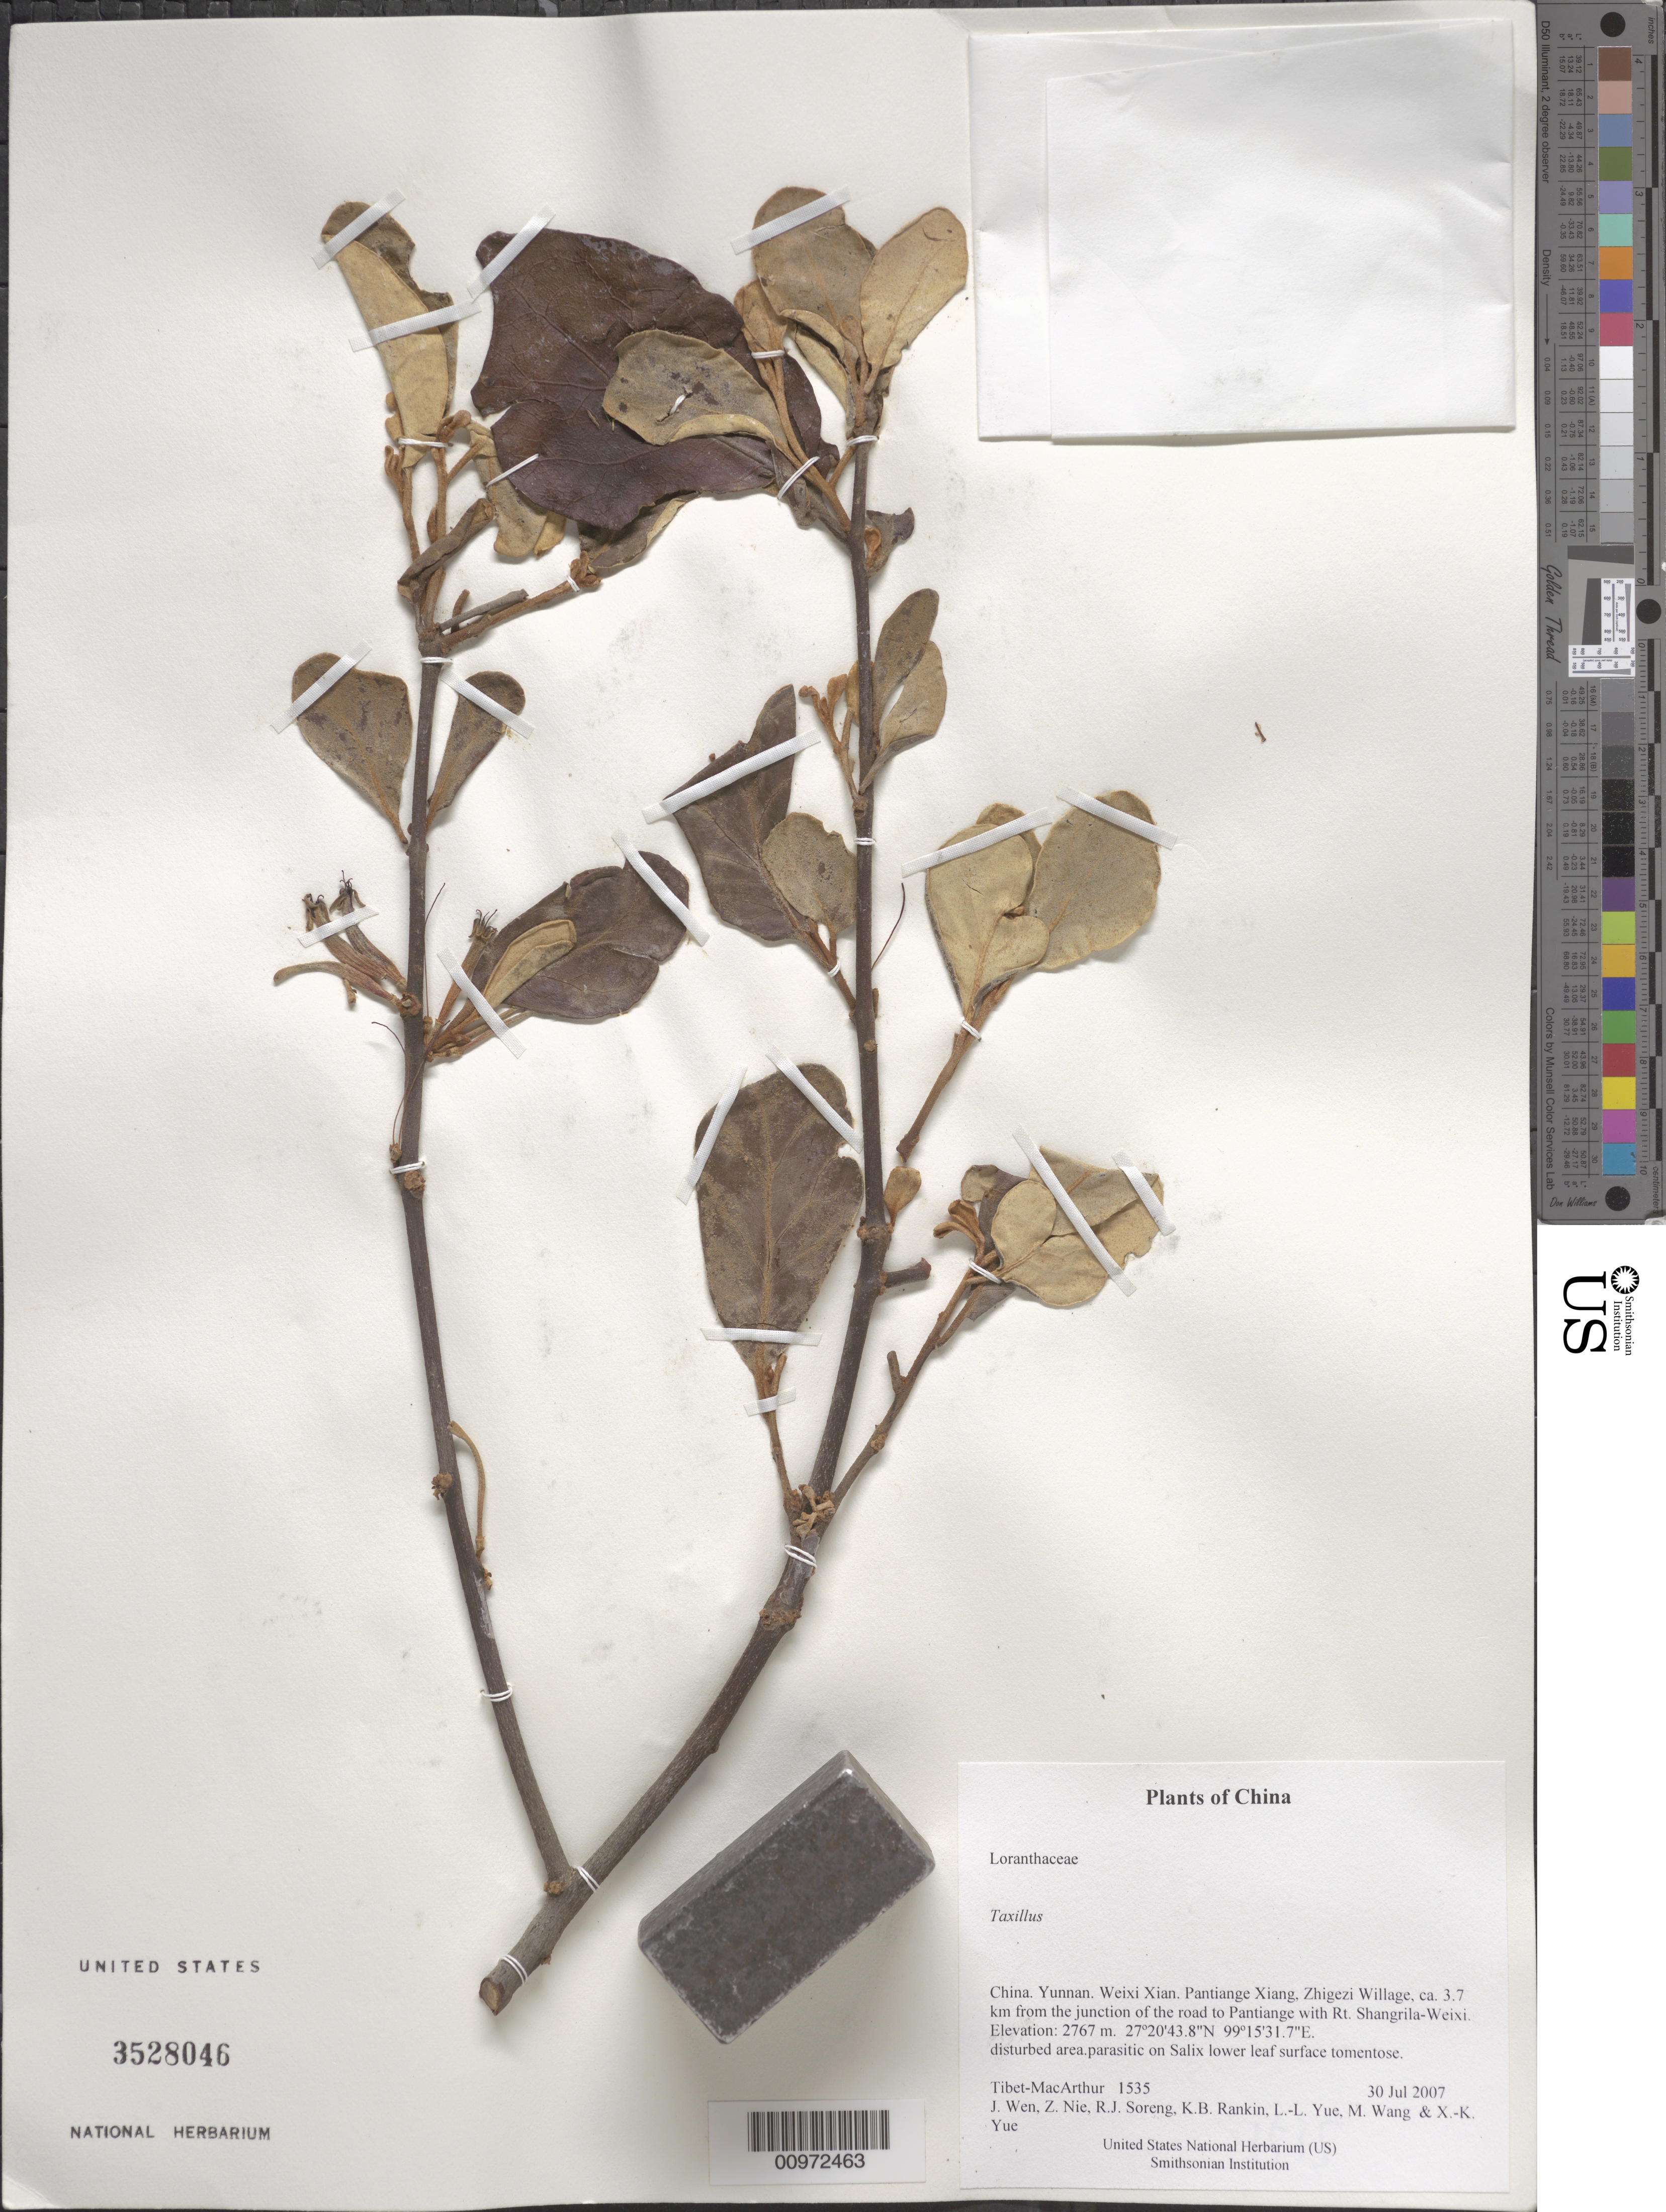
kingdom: Plantae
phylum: Tracheophyta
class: Magnoliopsida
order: Santalales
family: Loranthaceae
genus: Taxillus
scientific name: Taxillus sp.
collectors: Tibet-MacArthur, J. Wen, Z. Nie, R. J. Soreng, K. Rankin, L. Yue, M. Wang & X. Yue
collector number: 1535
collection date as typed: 30 Jul 2007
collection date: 2007-07-30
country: China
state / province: Yunnan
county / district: Weixi Xian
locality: Pantiange Xiang, Zhigezi Willage, ca. 3.7 km from the junction of the road to Pantiange with Rt. Shangrila-Weixi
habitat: On Salix in disturbed area.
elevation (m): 2767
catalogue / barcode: US 3528046